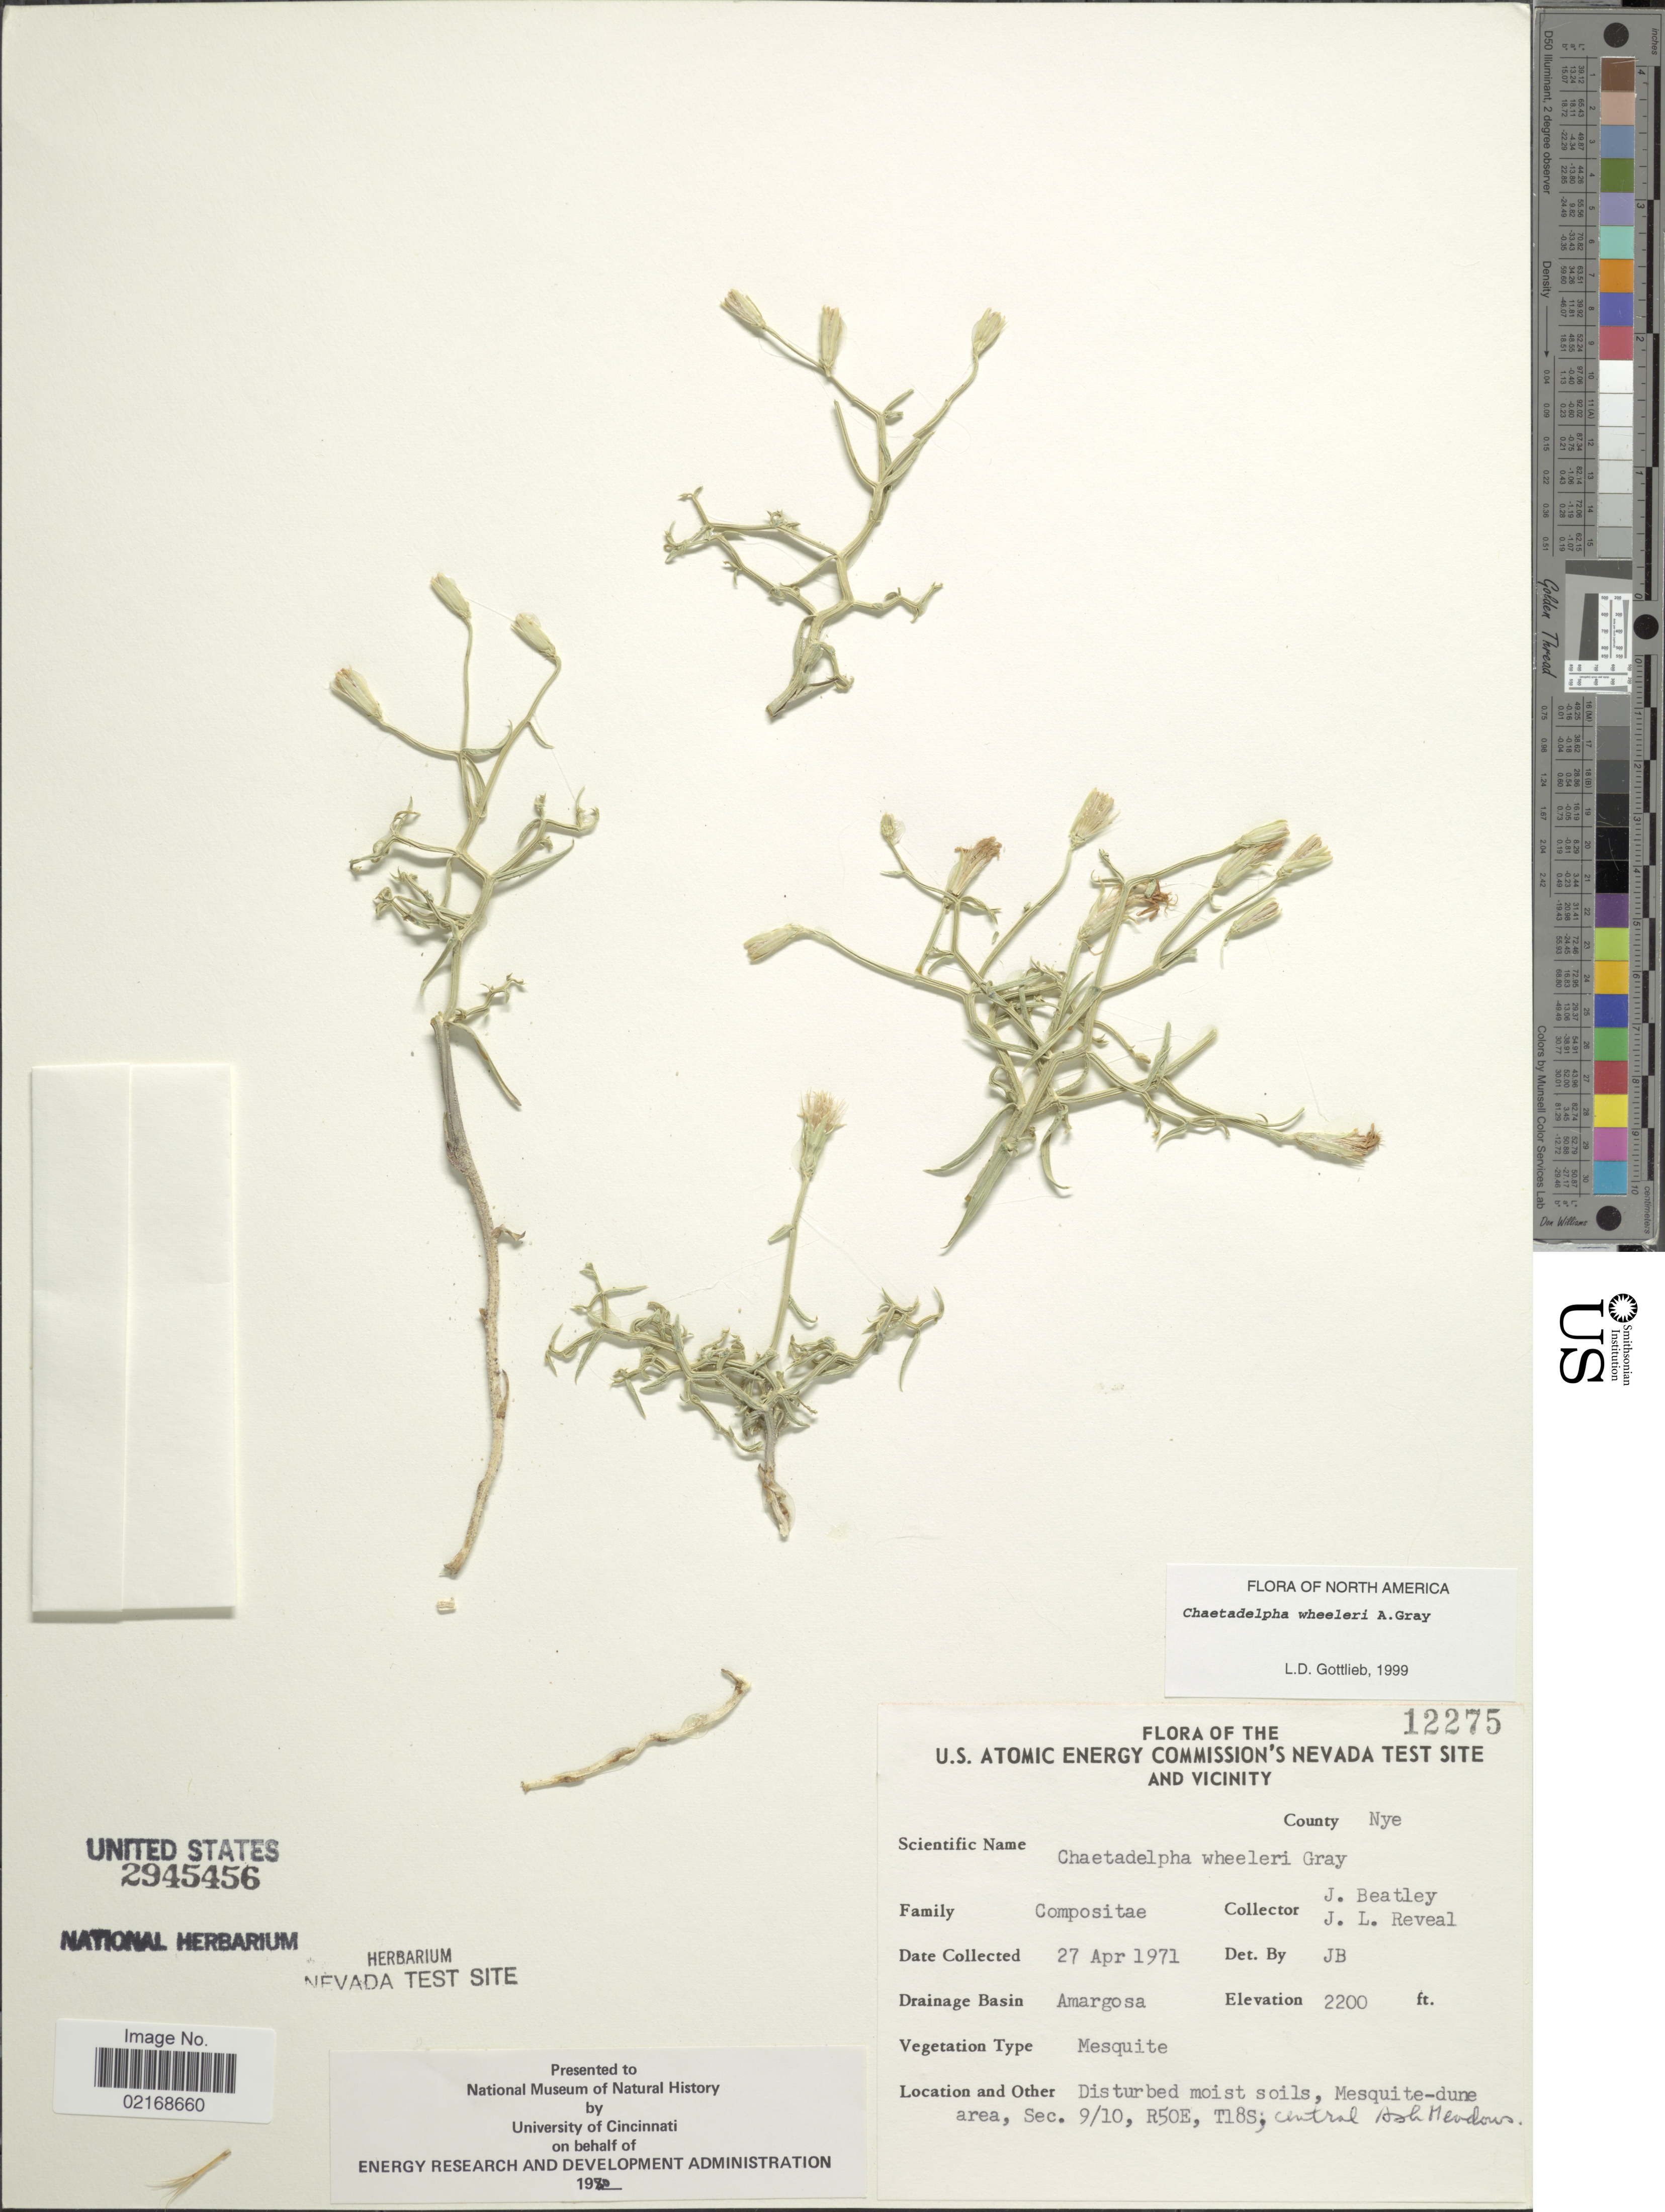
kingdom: Plantae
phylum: Tracheophyta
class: Magnoliopsida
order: Asterales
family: Asteraceae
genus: Chaetadelpha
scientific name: Chaetadelpha wheeleri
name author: A. Gray ex S. Watson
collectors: J. C. Beatley & J. L. Reveal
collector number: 12275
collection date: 1971-04-27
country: United States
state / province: Nevada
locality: U.S. Atomic Energy Commission's Nevada Test Site and Vicinity, Drainage Basin: Amargosa, Mesquite-dune area, Sec. 9/10, R5OE, T18S, County: Nye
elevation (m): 671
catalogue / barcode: US 2945456